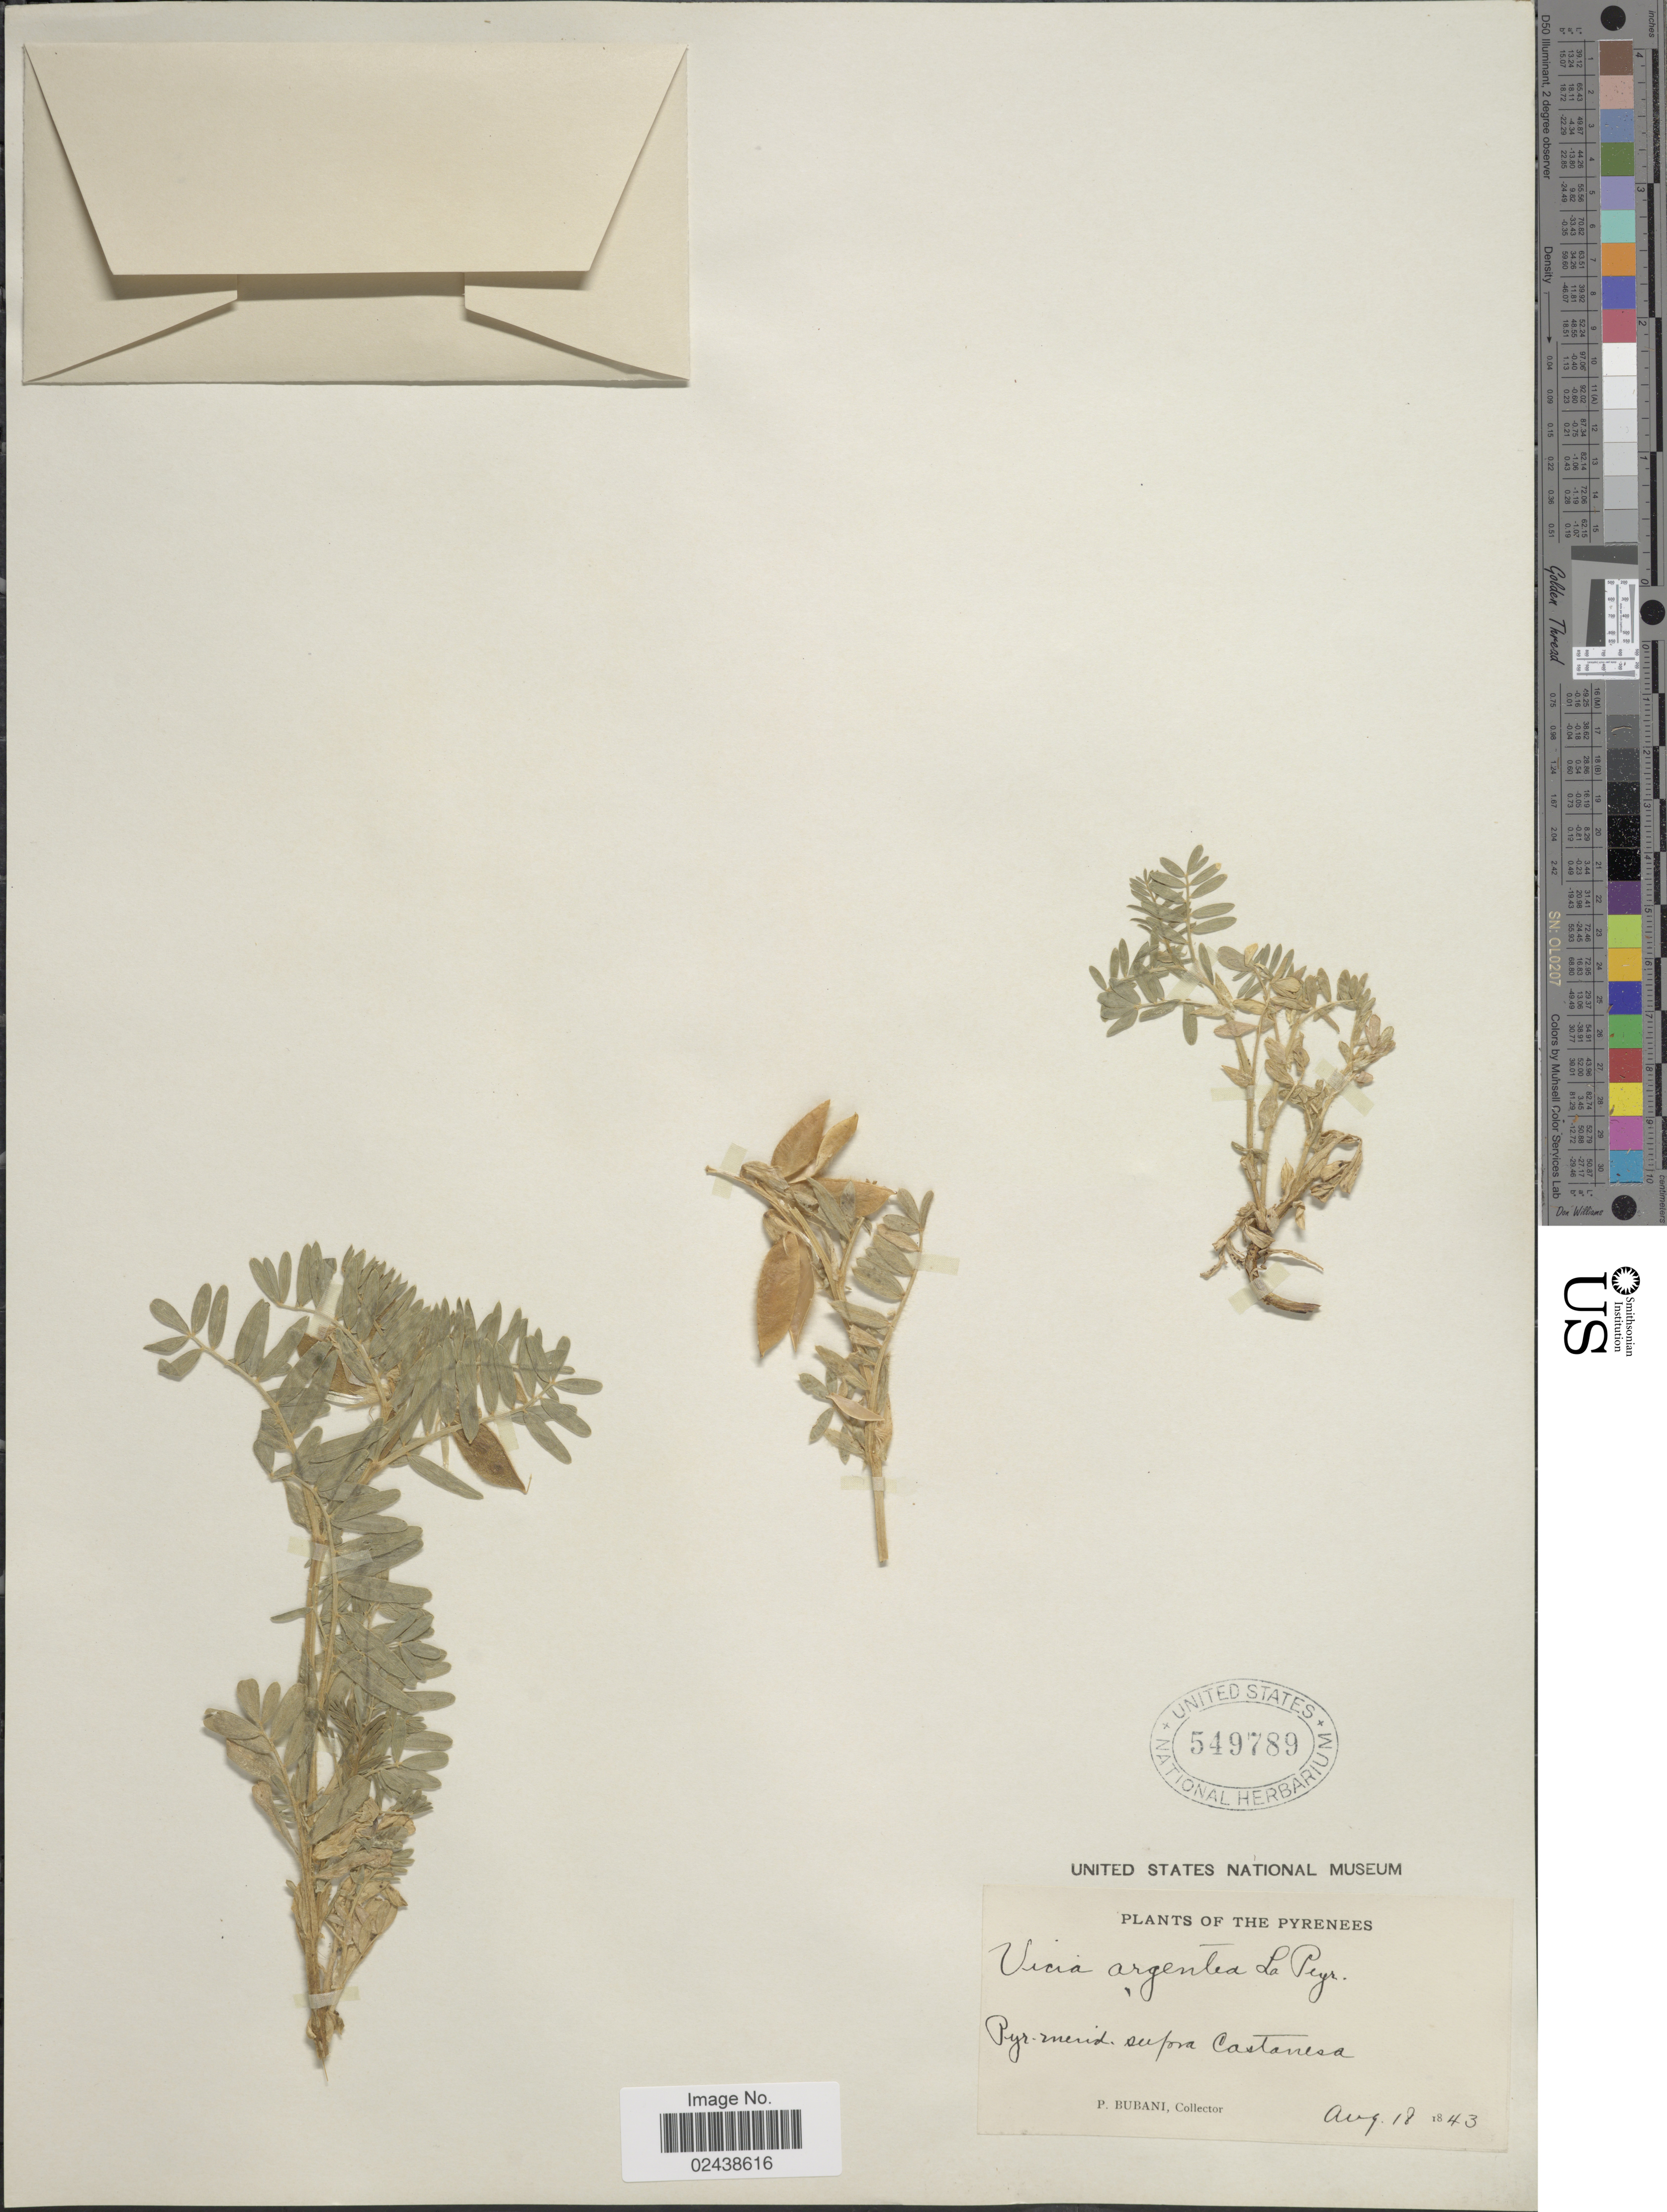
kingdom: Plantae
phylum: Tracheophyta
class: Magnoliopsida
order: Fabales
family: Fabaceae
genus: Vicia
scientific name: Vicia argentea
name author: Lapeyr.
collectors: P. Bubani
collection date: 1843-08-18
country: France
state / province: Occitanie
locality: Pyrenees. Pyr-merid supra Castanesa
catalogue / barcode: US 549789